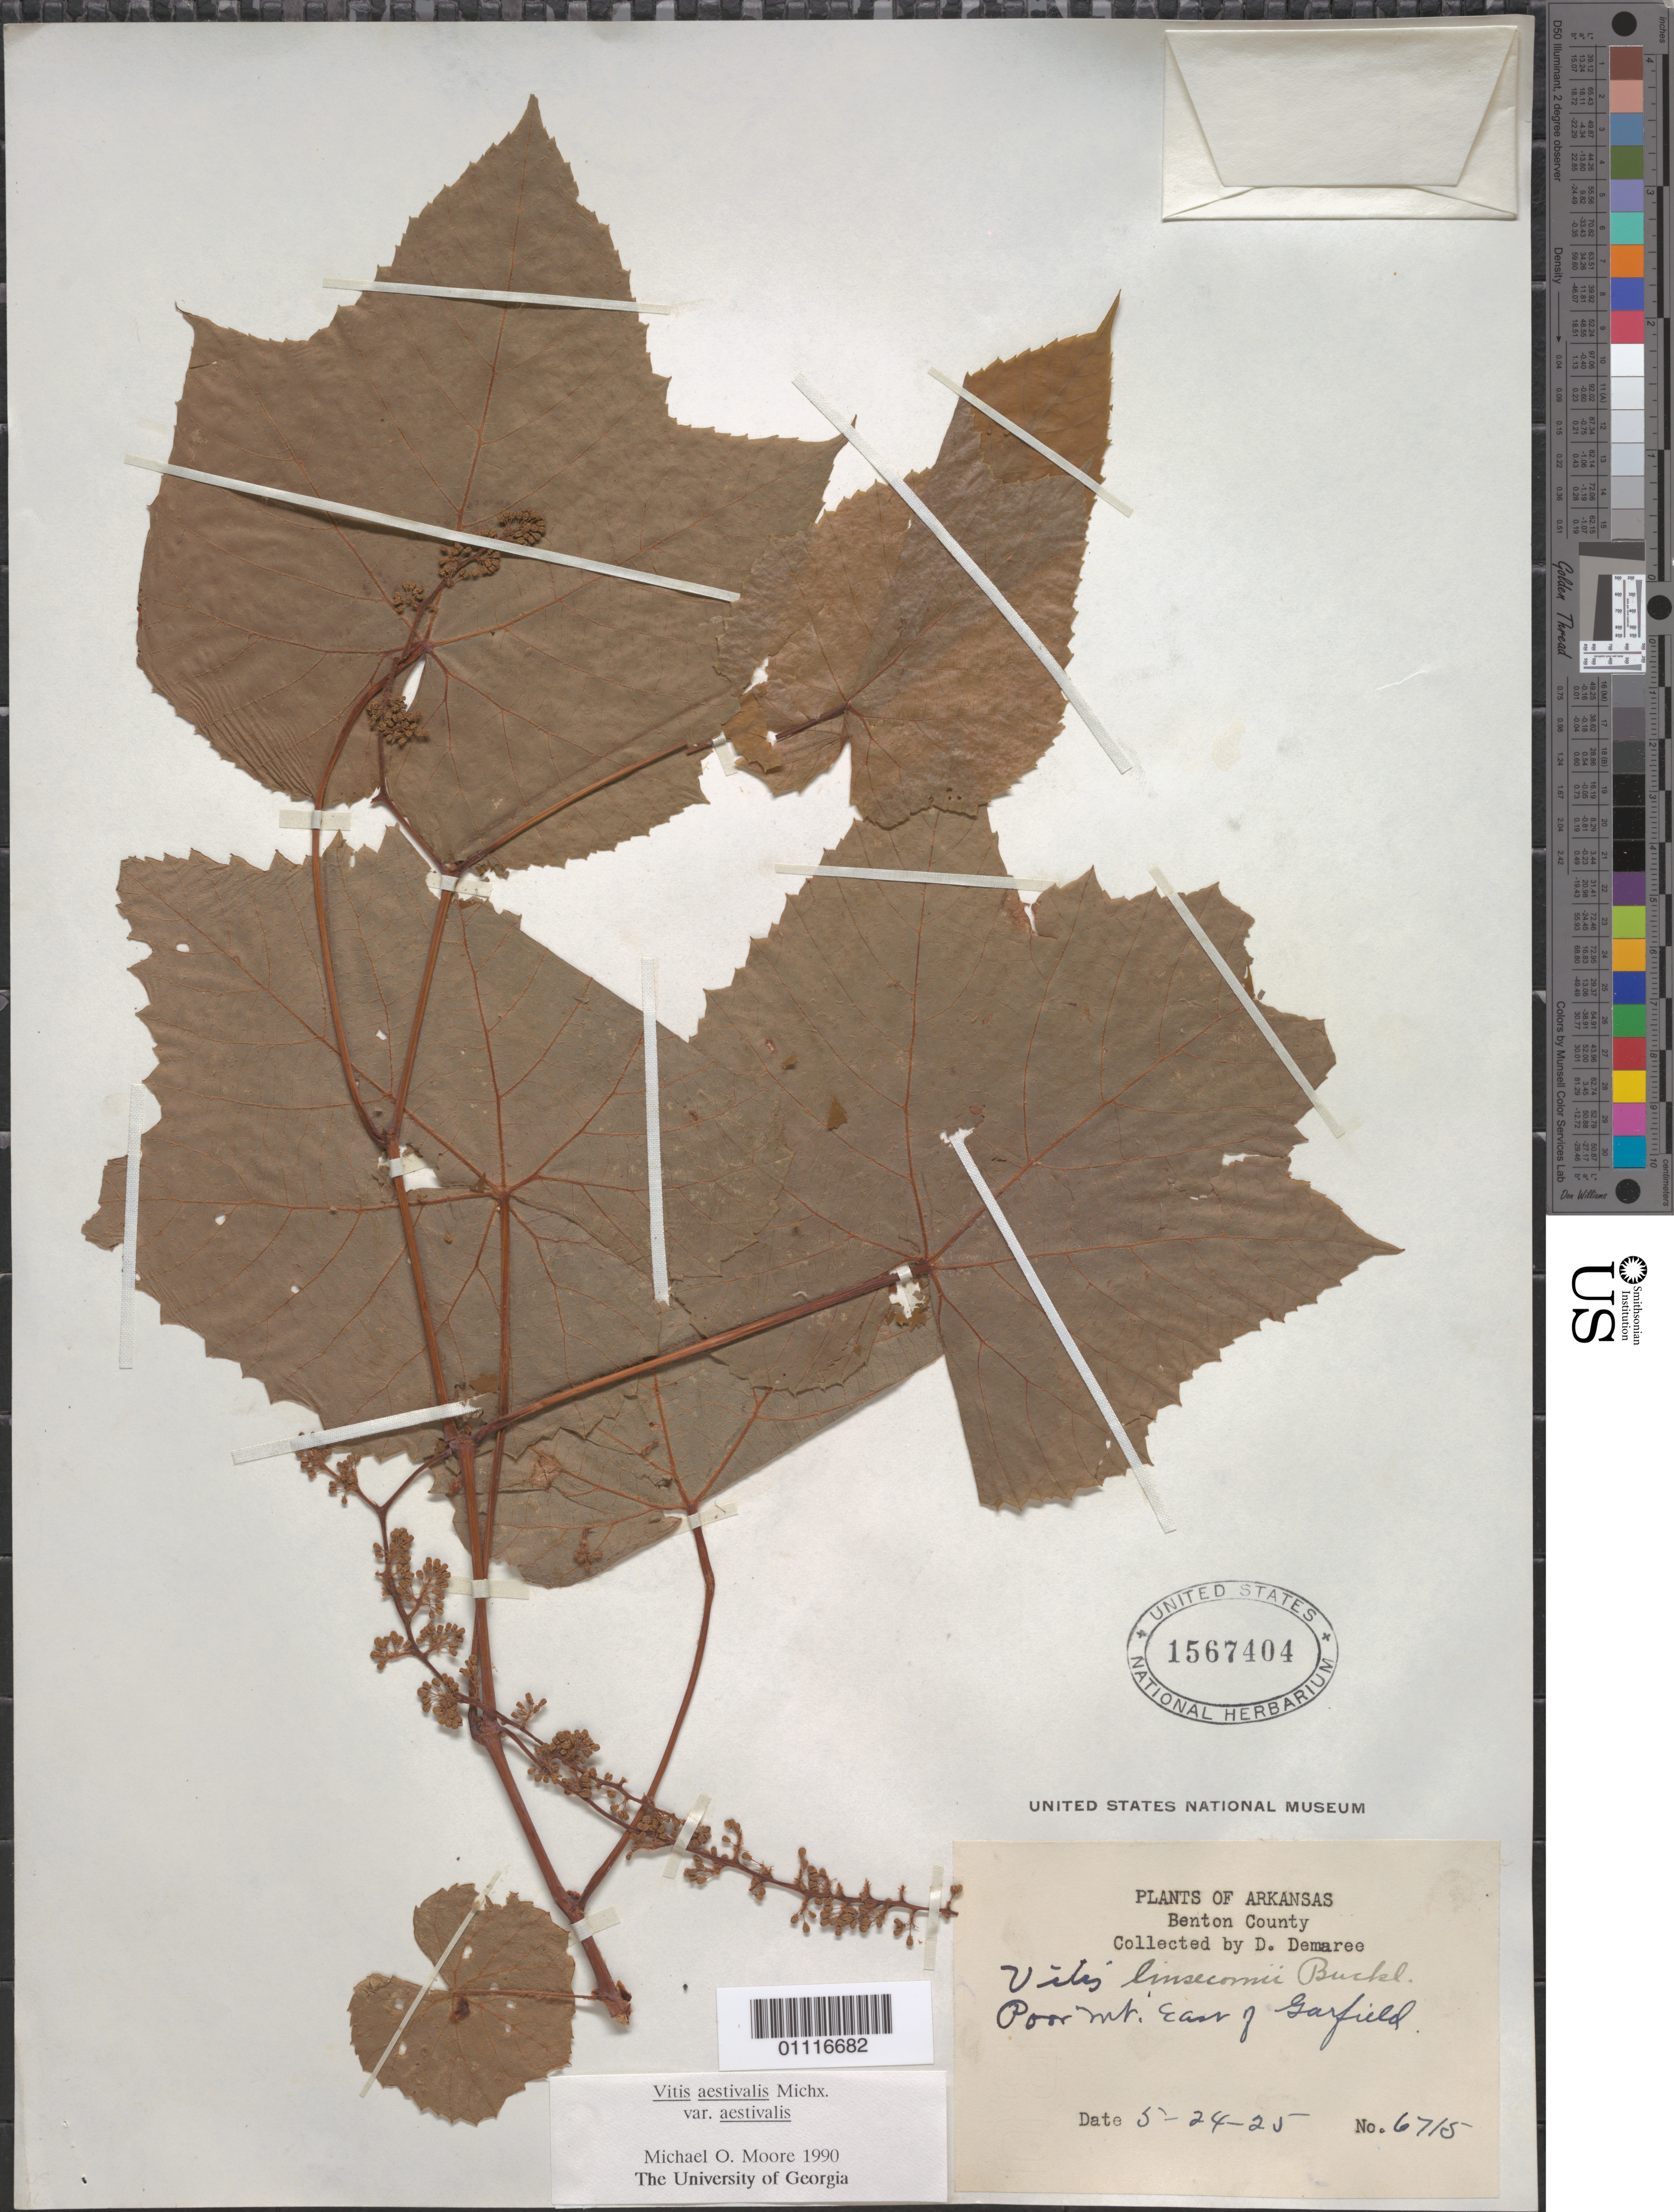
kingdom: Plantae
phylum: Tracheophyta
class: Magnoliopsida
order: Vitales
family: Vitaceae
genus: Vitis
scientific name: Vitis aestivalis var. aestivalis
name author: Michx.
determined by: Moore, M. O.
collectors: D. Demaree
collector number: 6715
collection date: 1925-05-24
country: United States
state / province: Arkansas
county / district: Benton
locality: Poor mt. East of Gayfield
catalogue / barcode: US 1567404